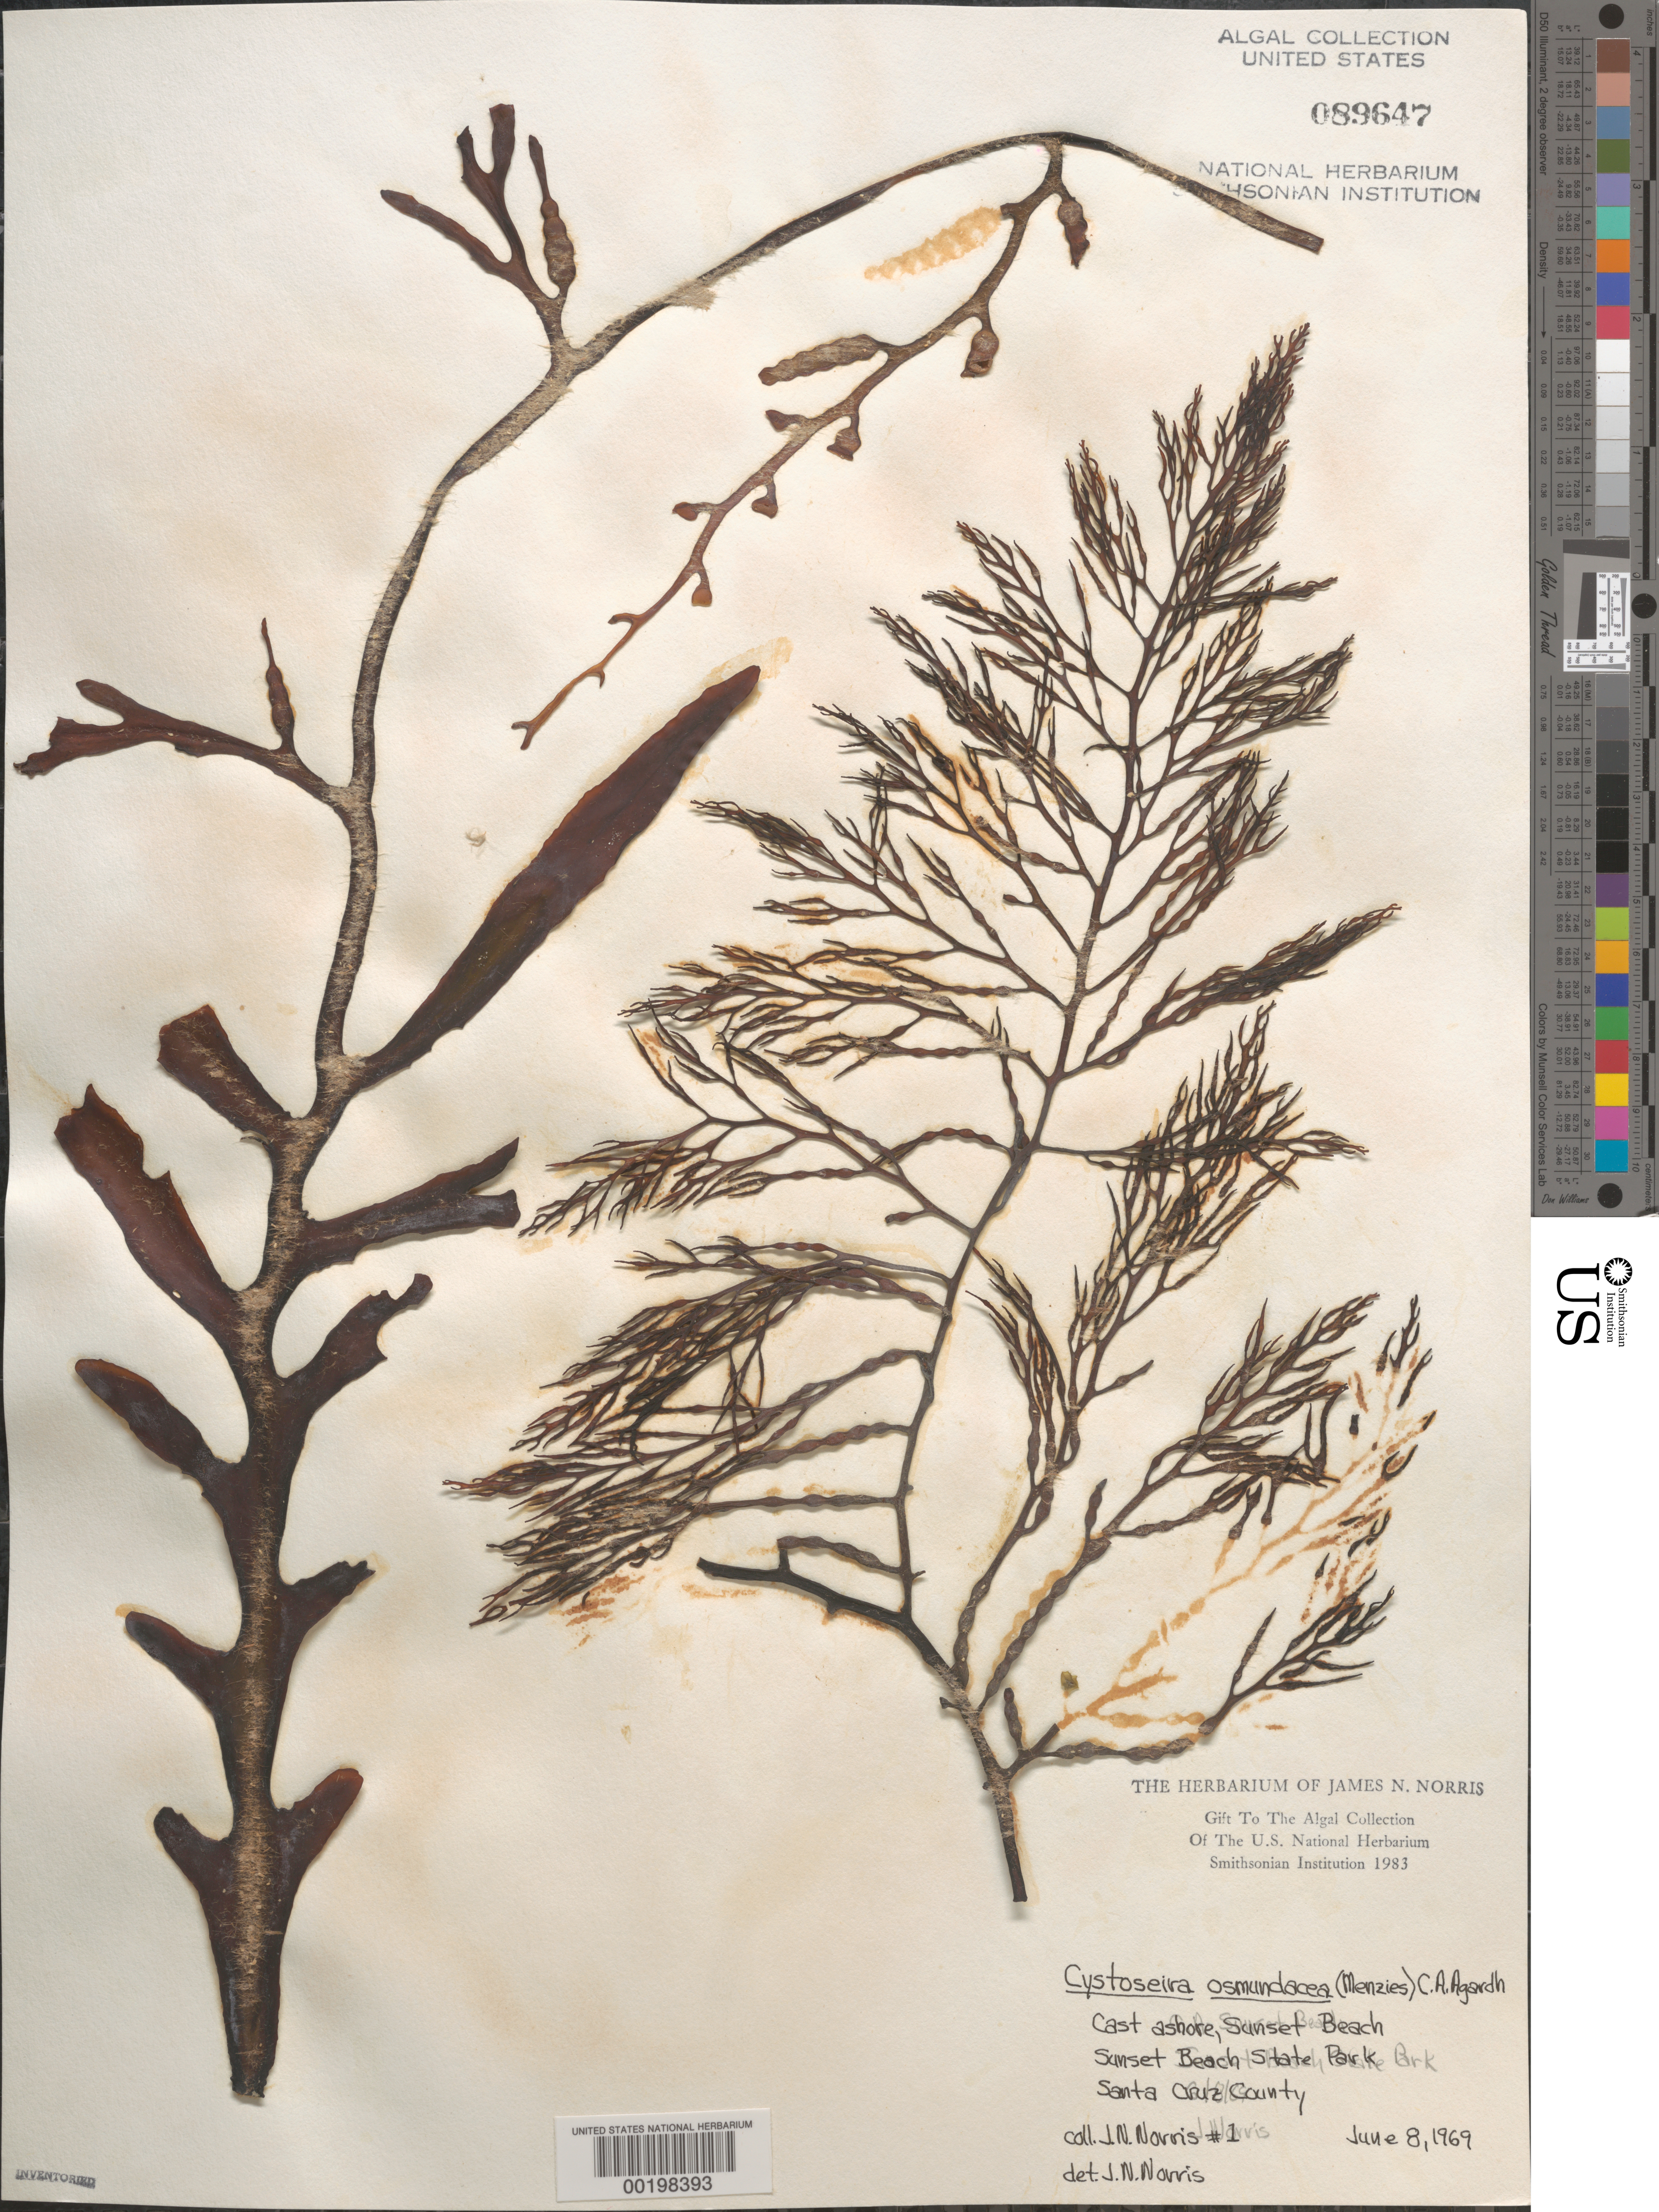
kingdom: Chromista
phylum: Ochrophyta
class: Phaeophyceae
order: Fucales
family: Sargassaceae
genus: Cystoseira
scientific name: Cystoseira osmundacea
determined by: Norris, James N.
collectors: J. N. Norris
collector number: JN-1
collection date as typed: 08 Jun 1969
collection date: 1969-06-08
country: United States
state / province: California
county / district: Santa Cruz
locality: Sunset Beach, Sunset Beach State Park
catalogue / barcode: US 89647